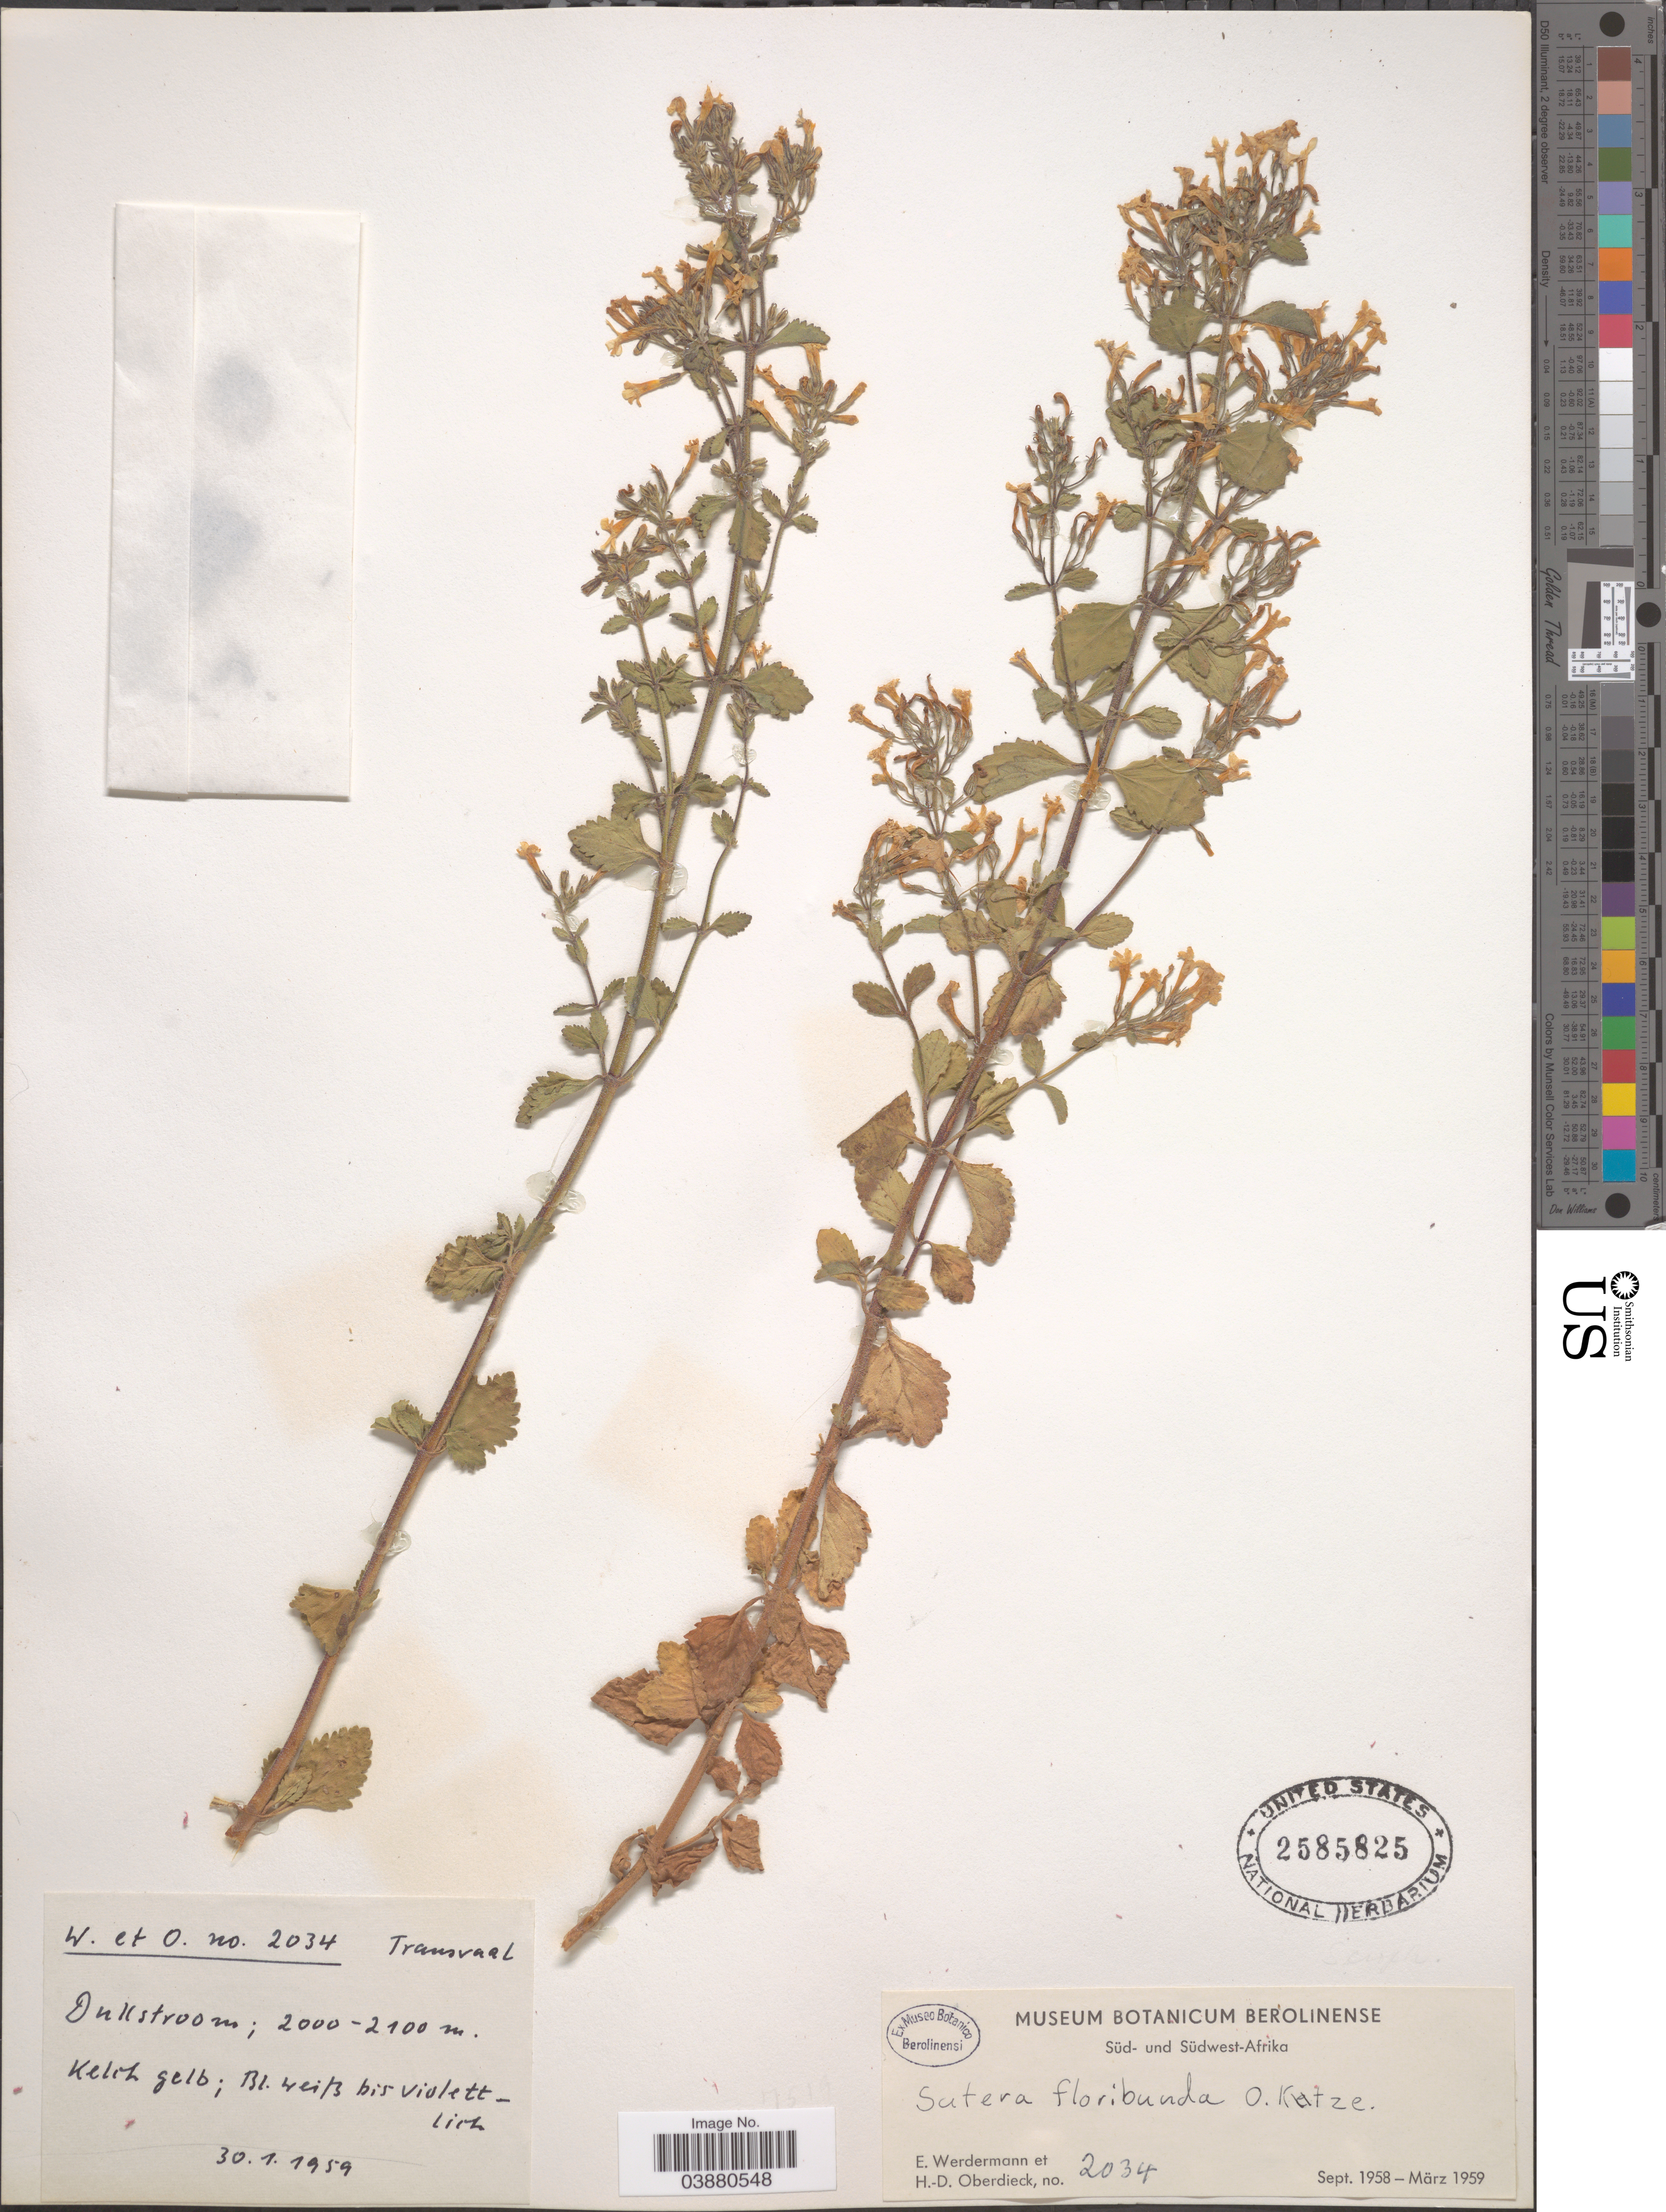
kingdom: Plantae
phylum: Tracheophyta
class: Magnoliopsida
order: Lamiales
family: Scrophulariaceae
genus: Sutera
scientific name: Sutera floribunda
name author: (Benth.) Kuntze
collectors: E. Werdermann & H. Oberdieck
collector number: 2034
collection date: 1959-01-30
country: South Africa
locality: Transvaal. Dullstroom. Süd- und Südwest-Afrika.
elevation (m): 2000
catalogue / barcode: US 2585825